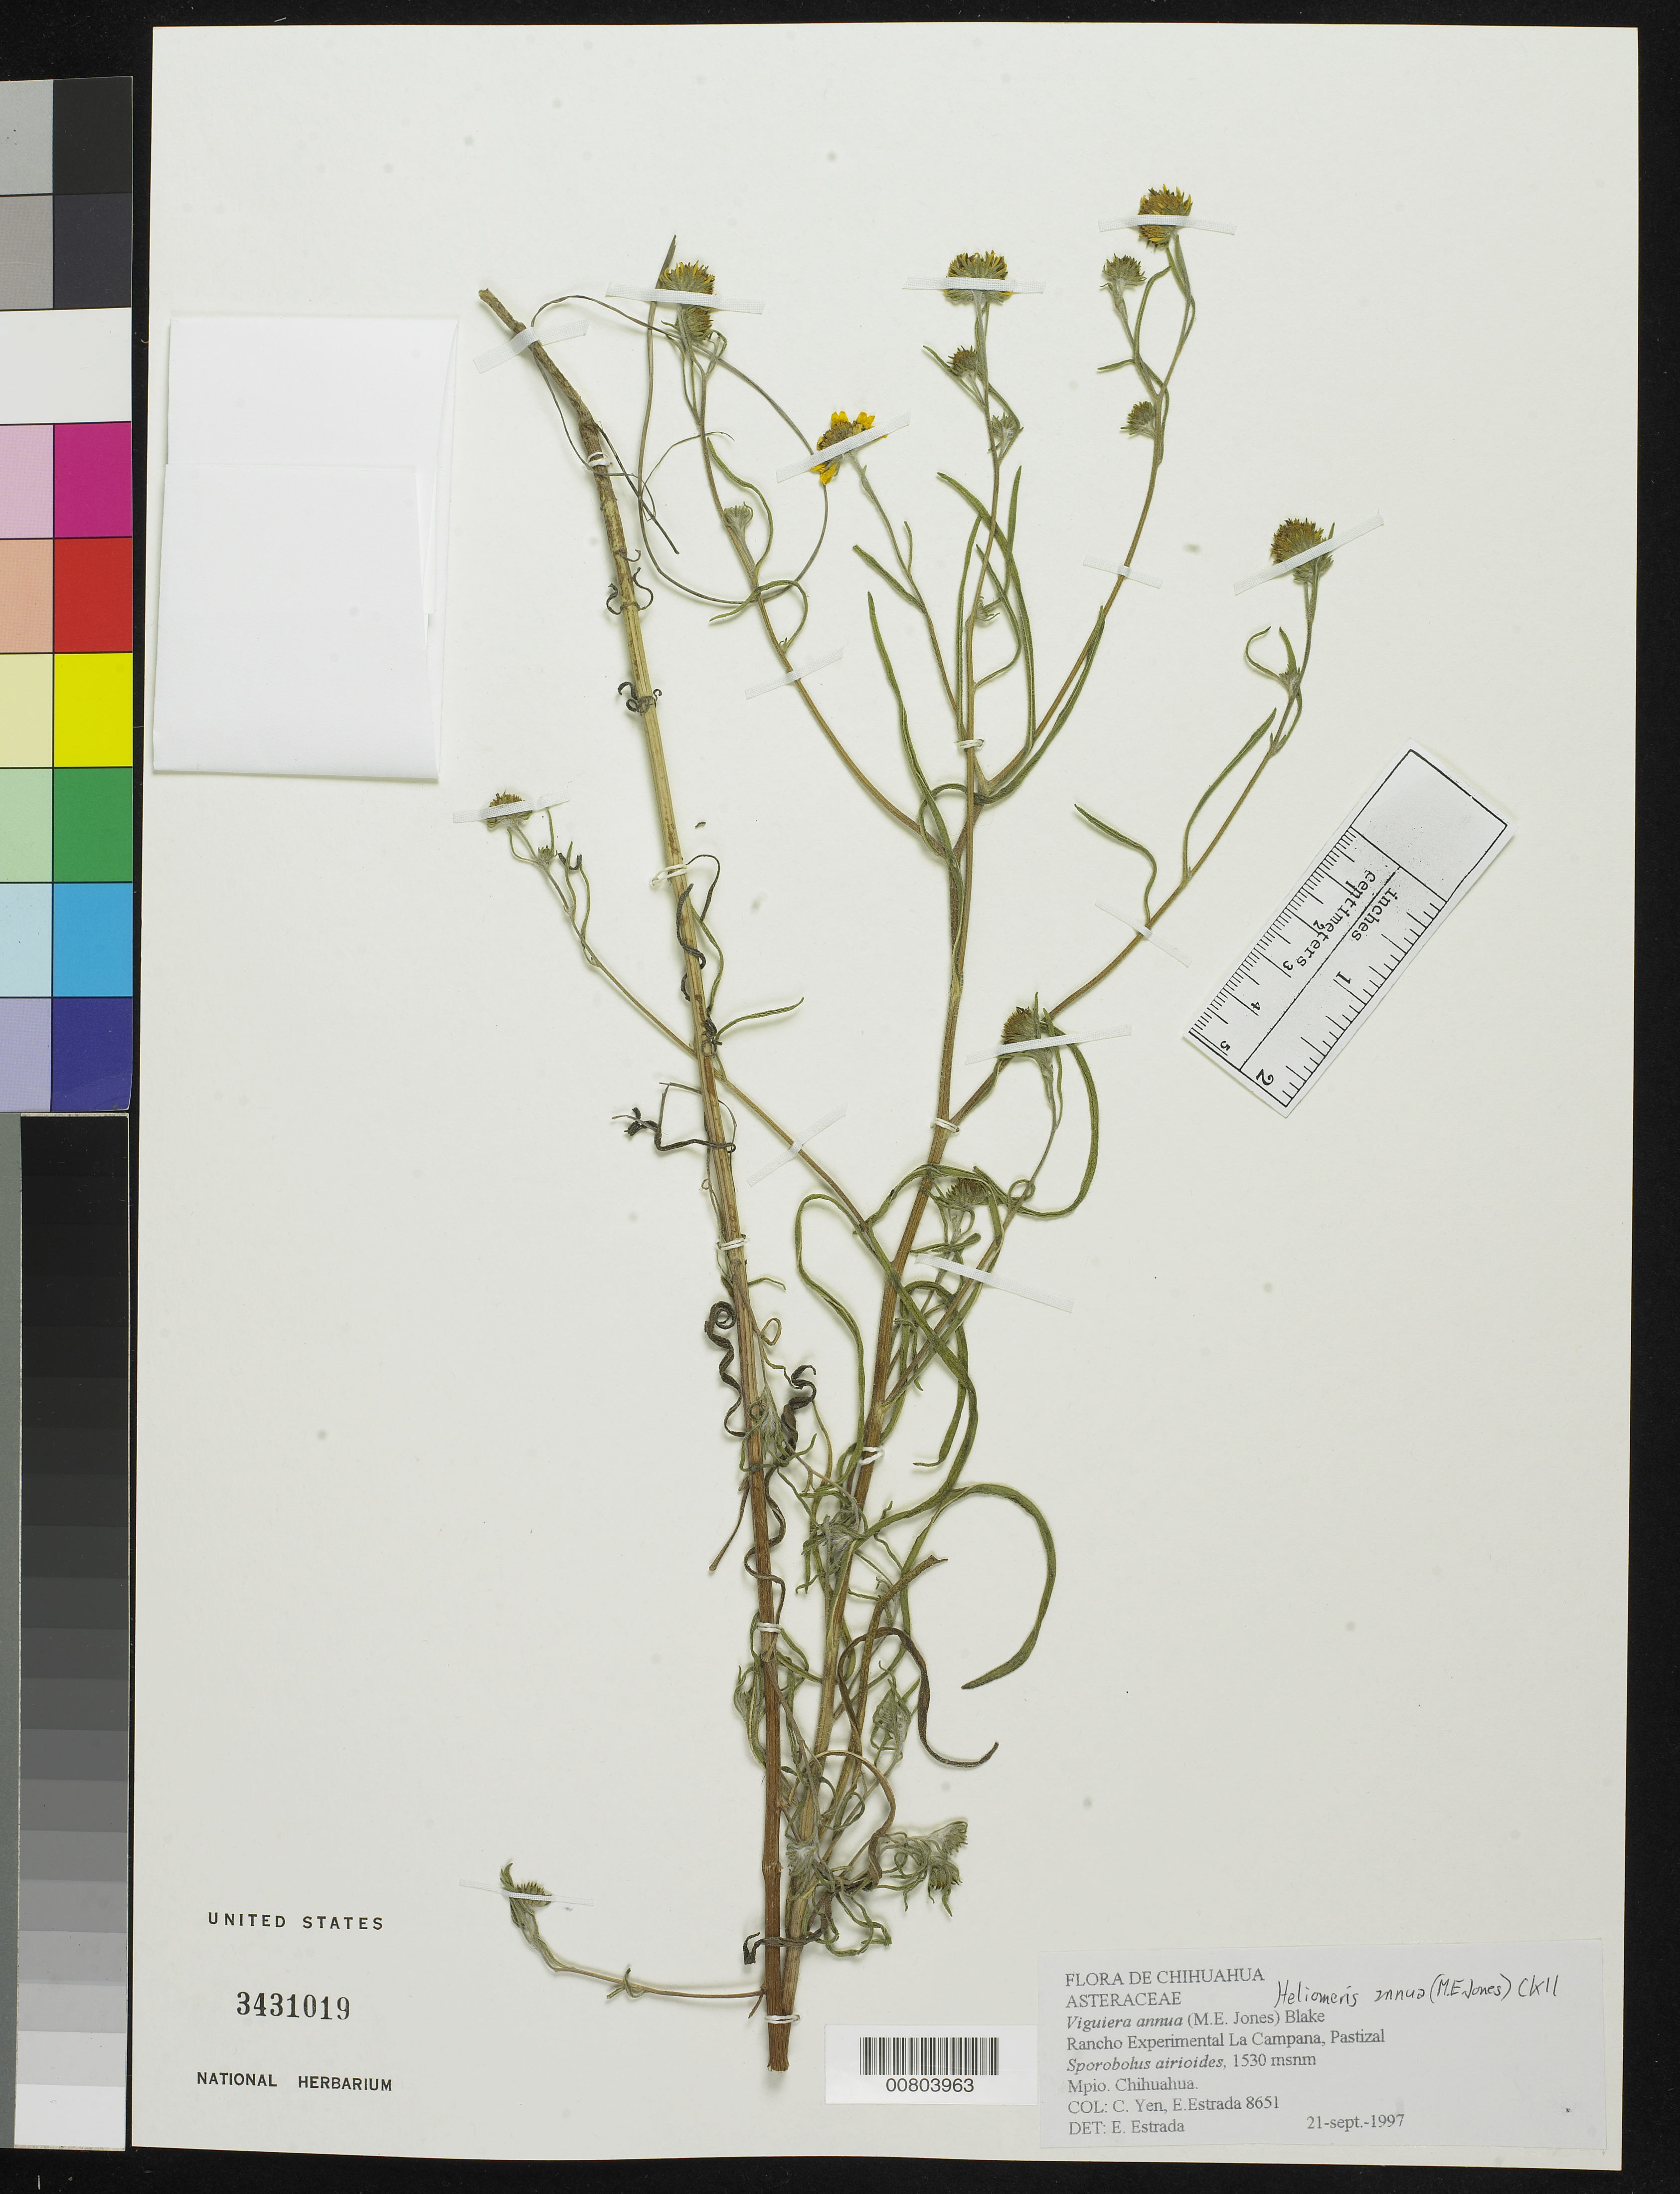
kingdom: Plantae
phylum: Tracheophyta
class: Magnoliopsida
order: Asterales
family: Asteraceae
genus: Heliomeris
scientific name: Heliomeris annua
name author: (M.E. Jones) Cockerell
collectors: Y. C. Yang & E. Estrada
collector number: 8651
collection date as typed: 21 Sep 1997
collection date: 1997-09-21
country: Mexico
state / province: Chihuahua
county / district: Chihuahua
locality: Rancho Experimental La Campana.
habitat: Pastizal Sporobolus airioides.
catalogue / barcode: US 3431019